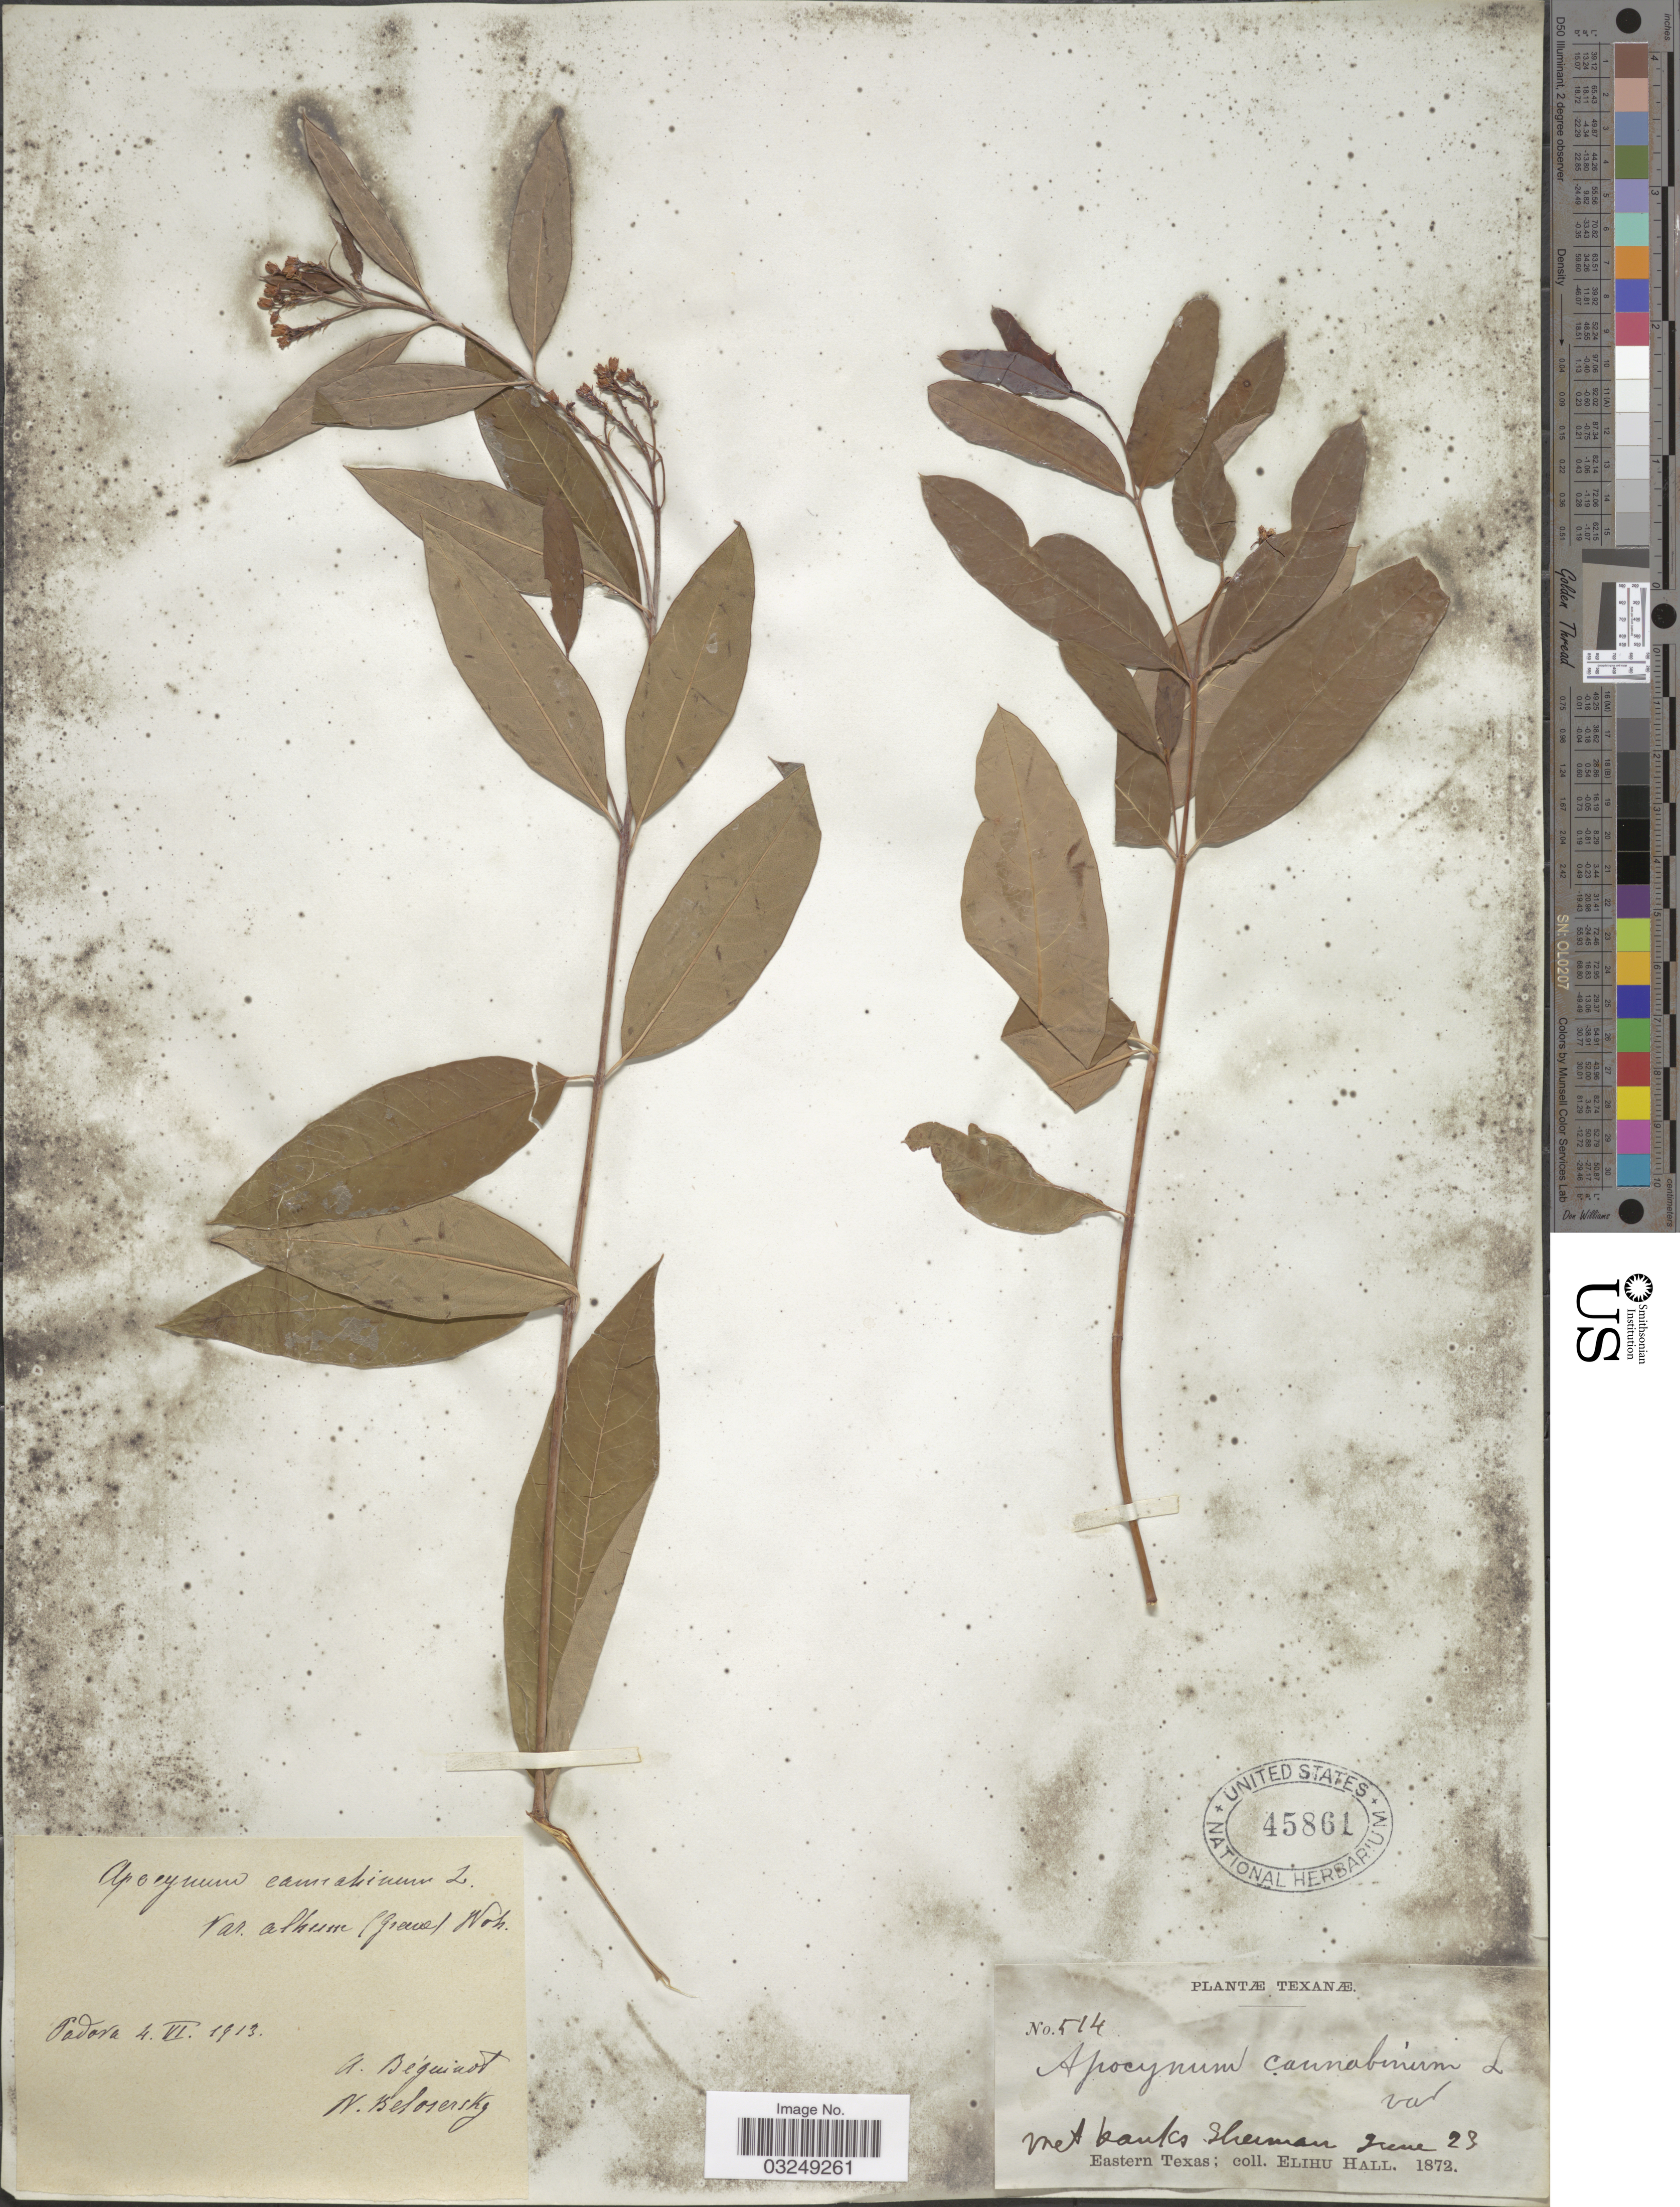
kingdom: Plantae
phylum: Tracheophyta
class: Magnoliopsida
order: Gentianales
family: Apocynaceae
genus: Apocynum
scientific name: Apocynum album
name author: Greene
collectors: E. Hall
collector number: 514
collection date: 1872-06-23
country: United States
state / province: Texas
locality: Wet banks, Sherman. Eastern Texas.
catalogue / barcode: US 45861